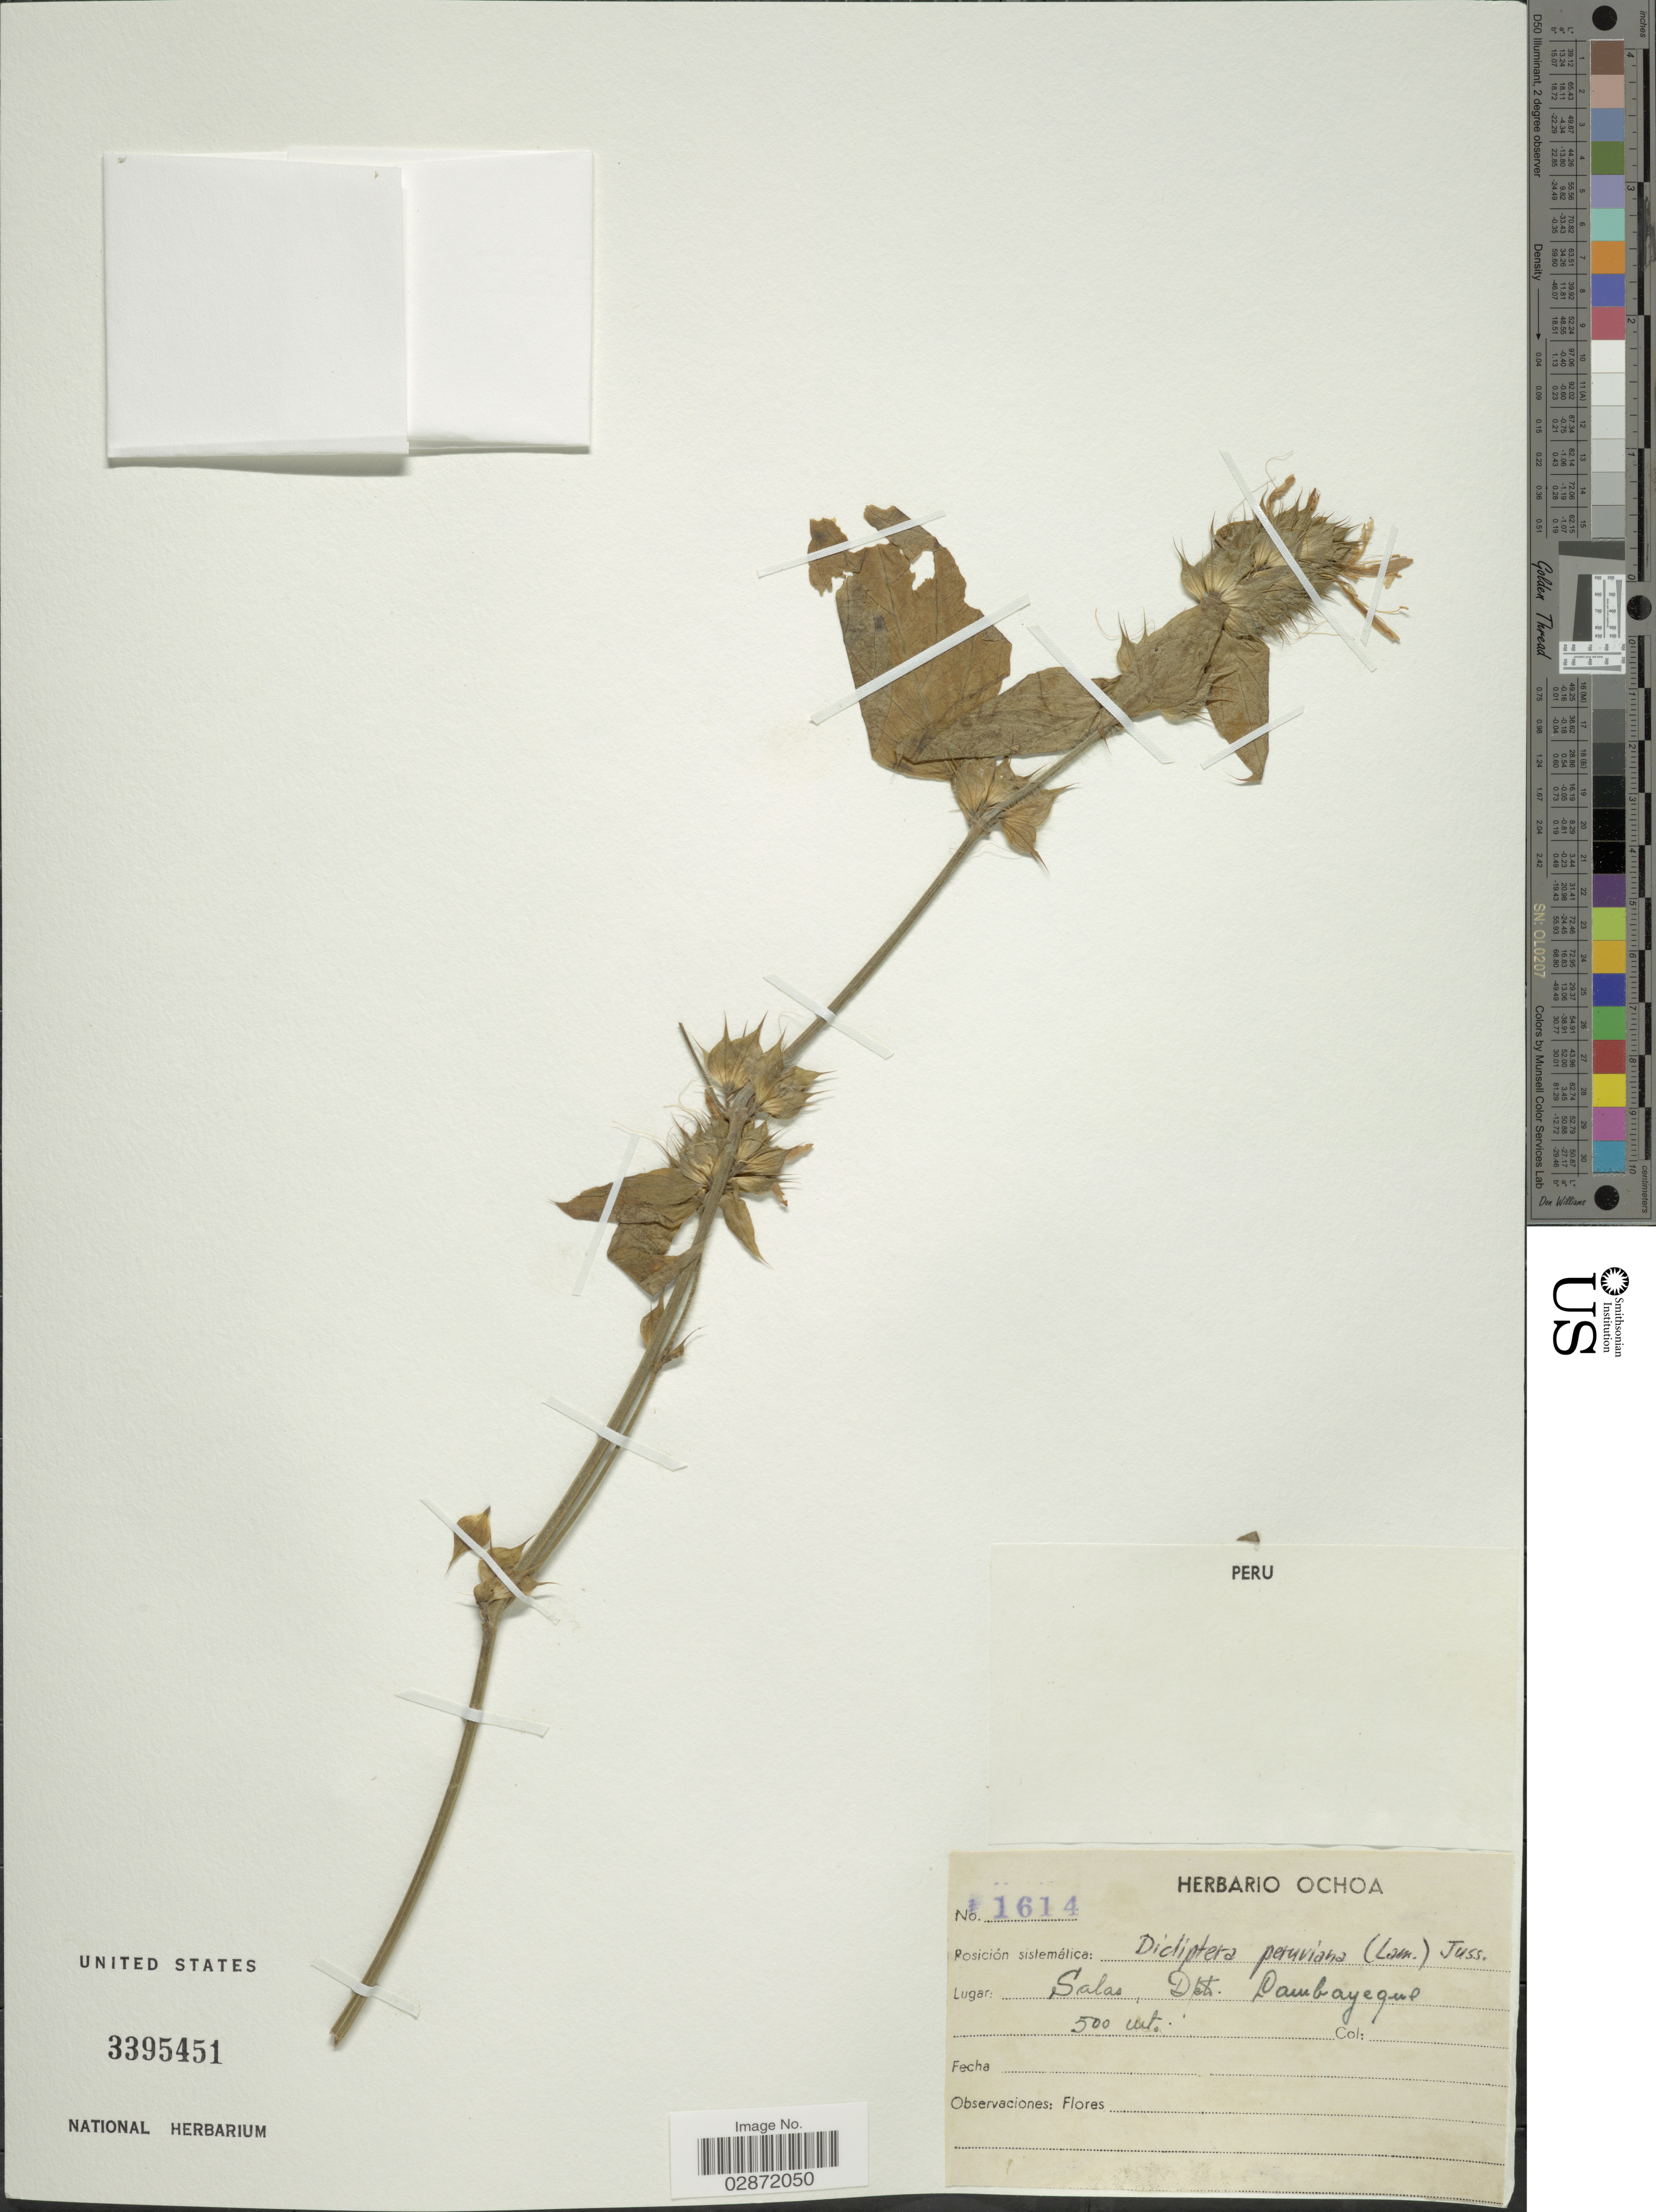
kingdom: Plantae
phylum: Tracheophyta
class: Magnoliopsida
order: Lamiales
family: Acanthaceae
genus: Dicliptera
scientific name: Dicliptera peruviana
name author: (Ruiz & Pav.) Juss.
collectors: ex herb. Ochoa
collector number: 1614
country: Peru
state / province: Lambayeque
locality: Salas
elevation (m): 500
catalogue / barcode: US 3395451